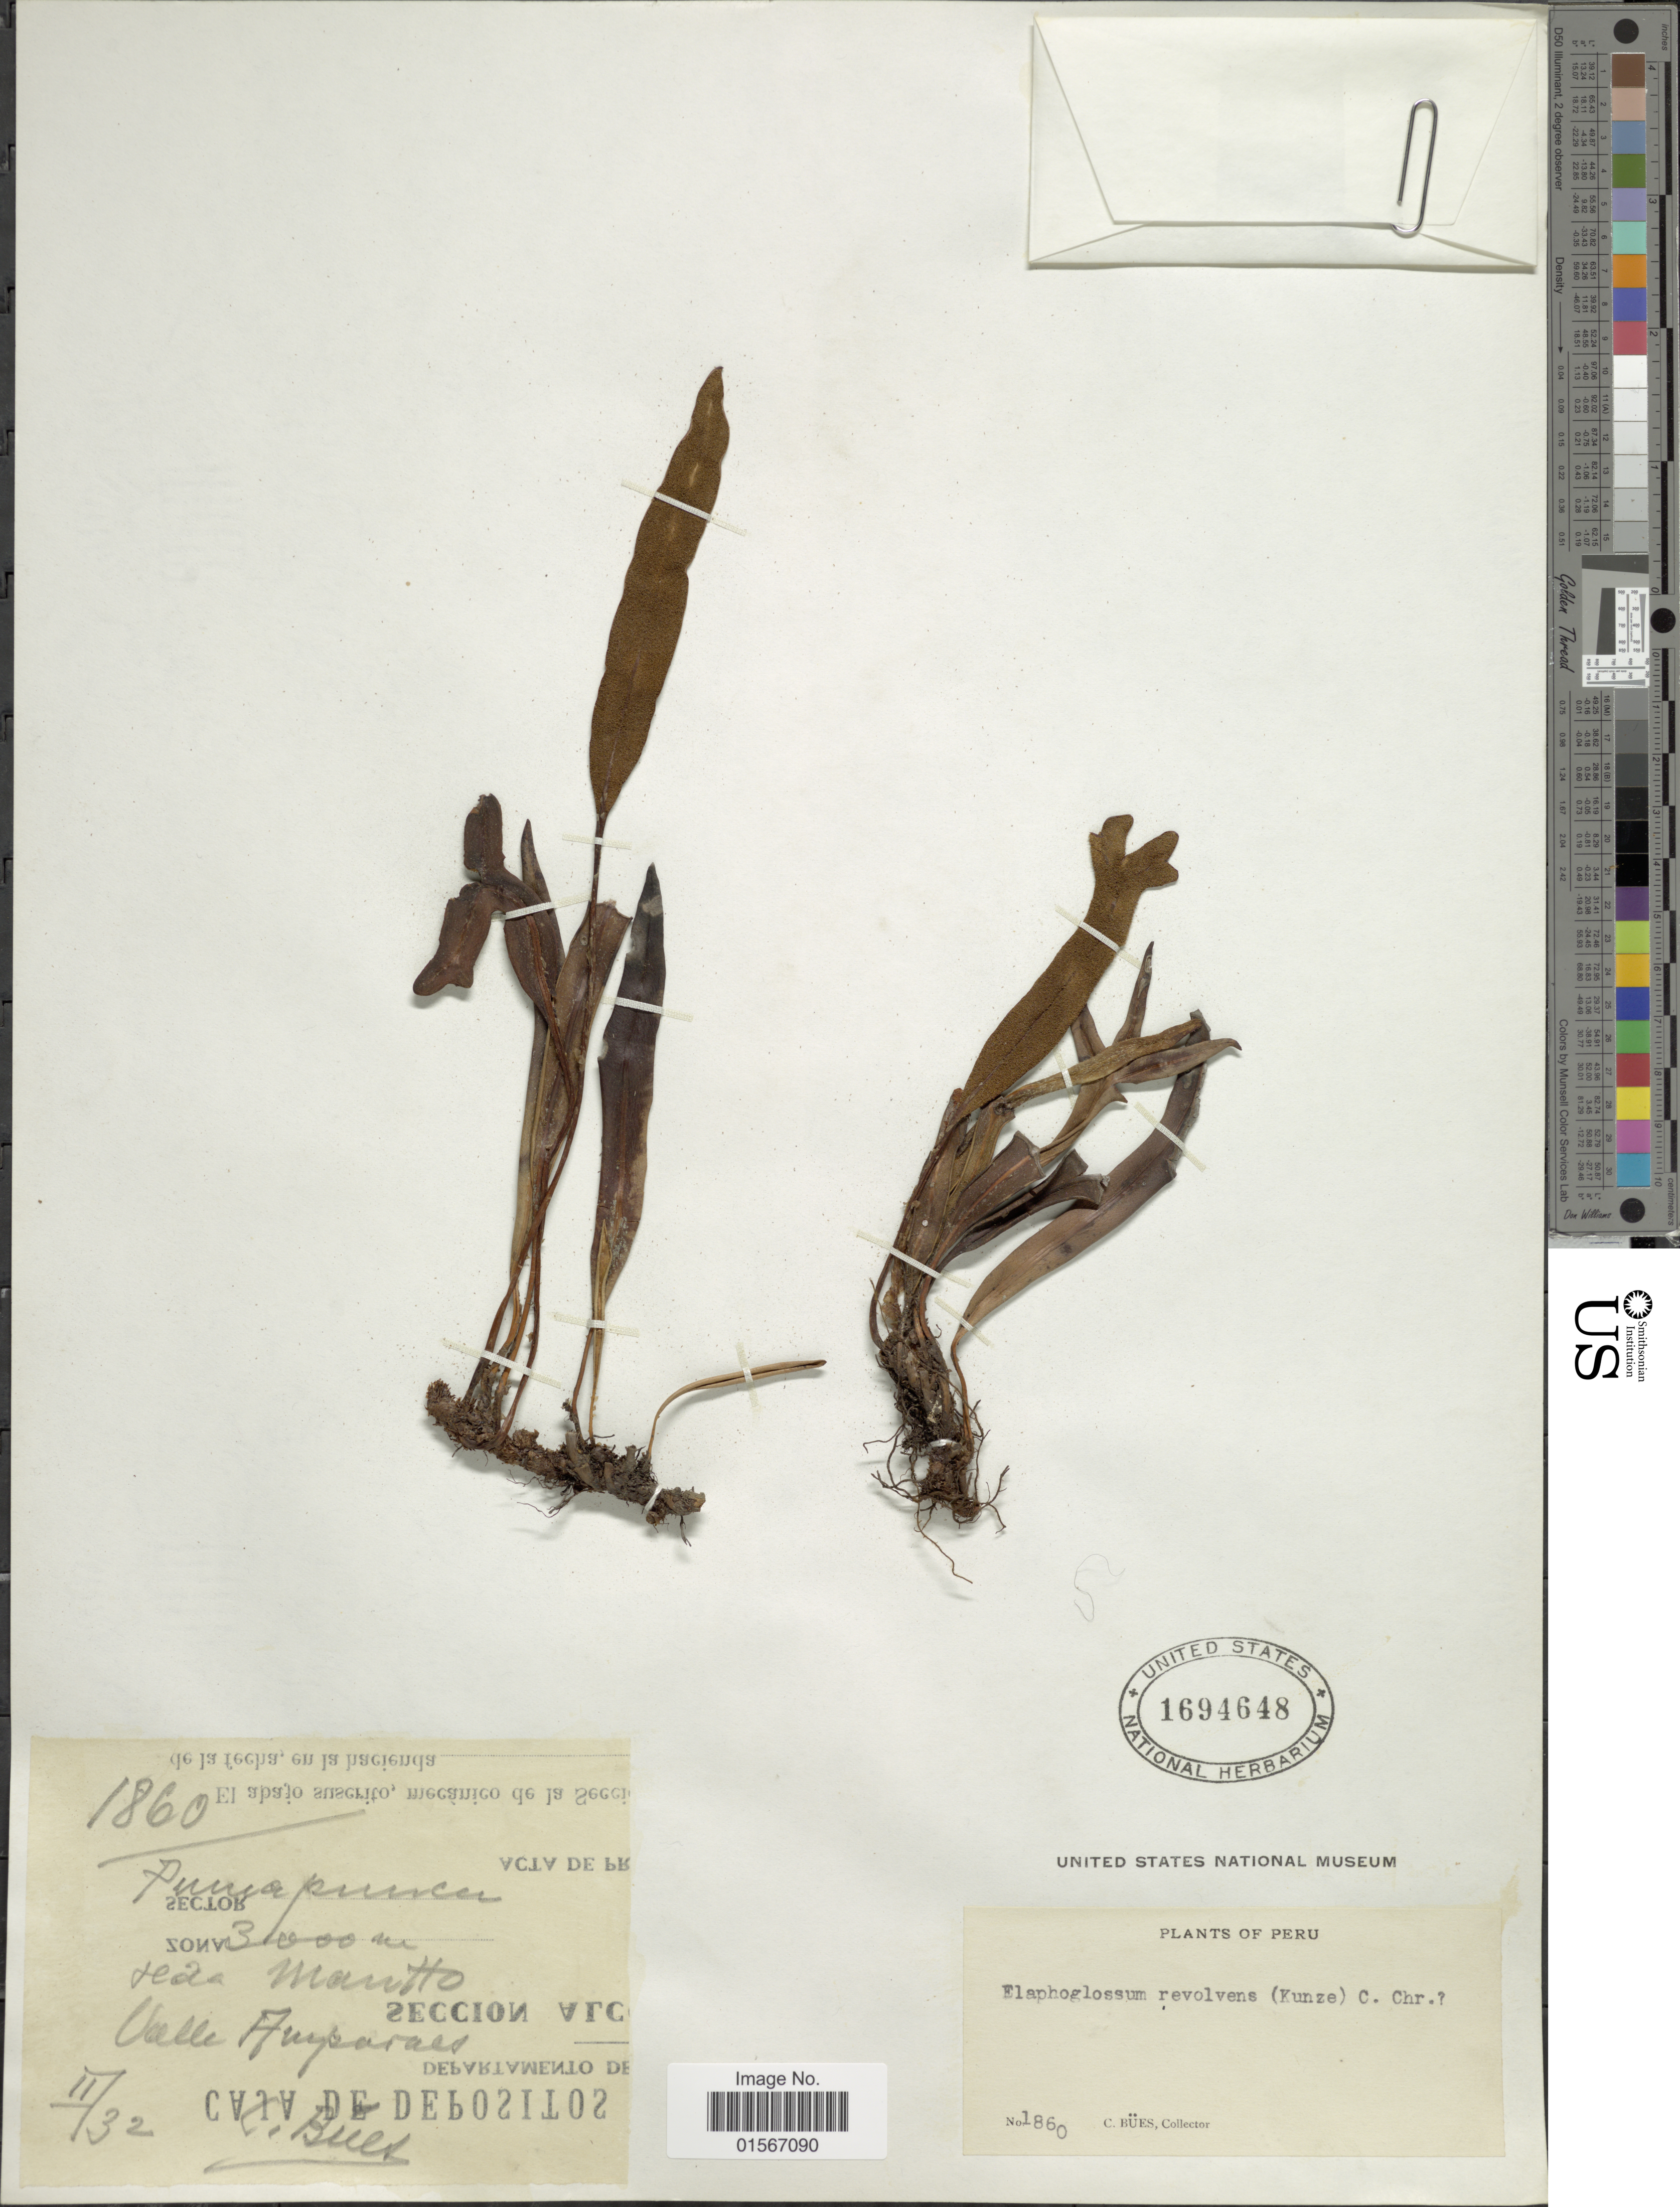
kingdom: Plantae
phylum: Tracheophyta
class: Polypodiopsida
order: Polypodiales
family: Dryopteridaceae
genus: Elaphoglossum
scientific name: Elaphoglossum minutum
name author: (Pohl ex Fée) T. Moore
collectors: C. Bues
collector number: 1860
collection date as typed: Transcribed d/m/y: /2/32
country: Peru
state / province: Cusco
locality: Pumapuncu Hda. Mantto, Valle Amparaes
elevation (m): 3000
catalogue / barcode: US 1694648